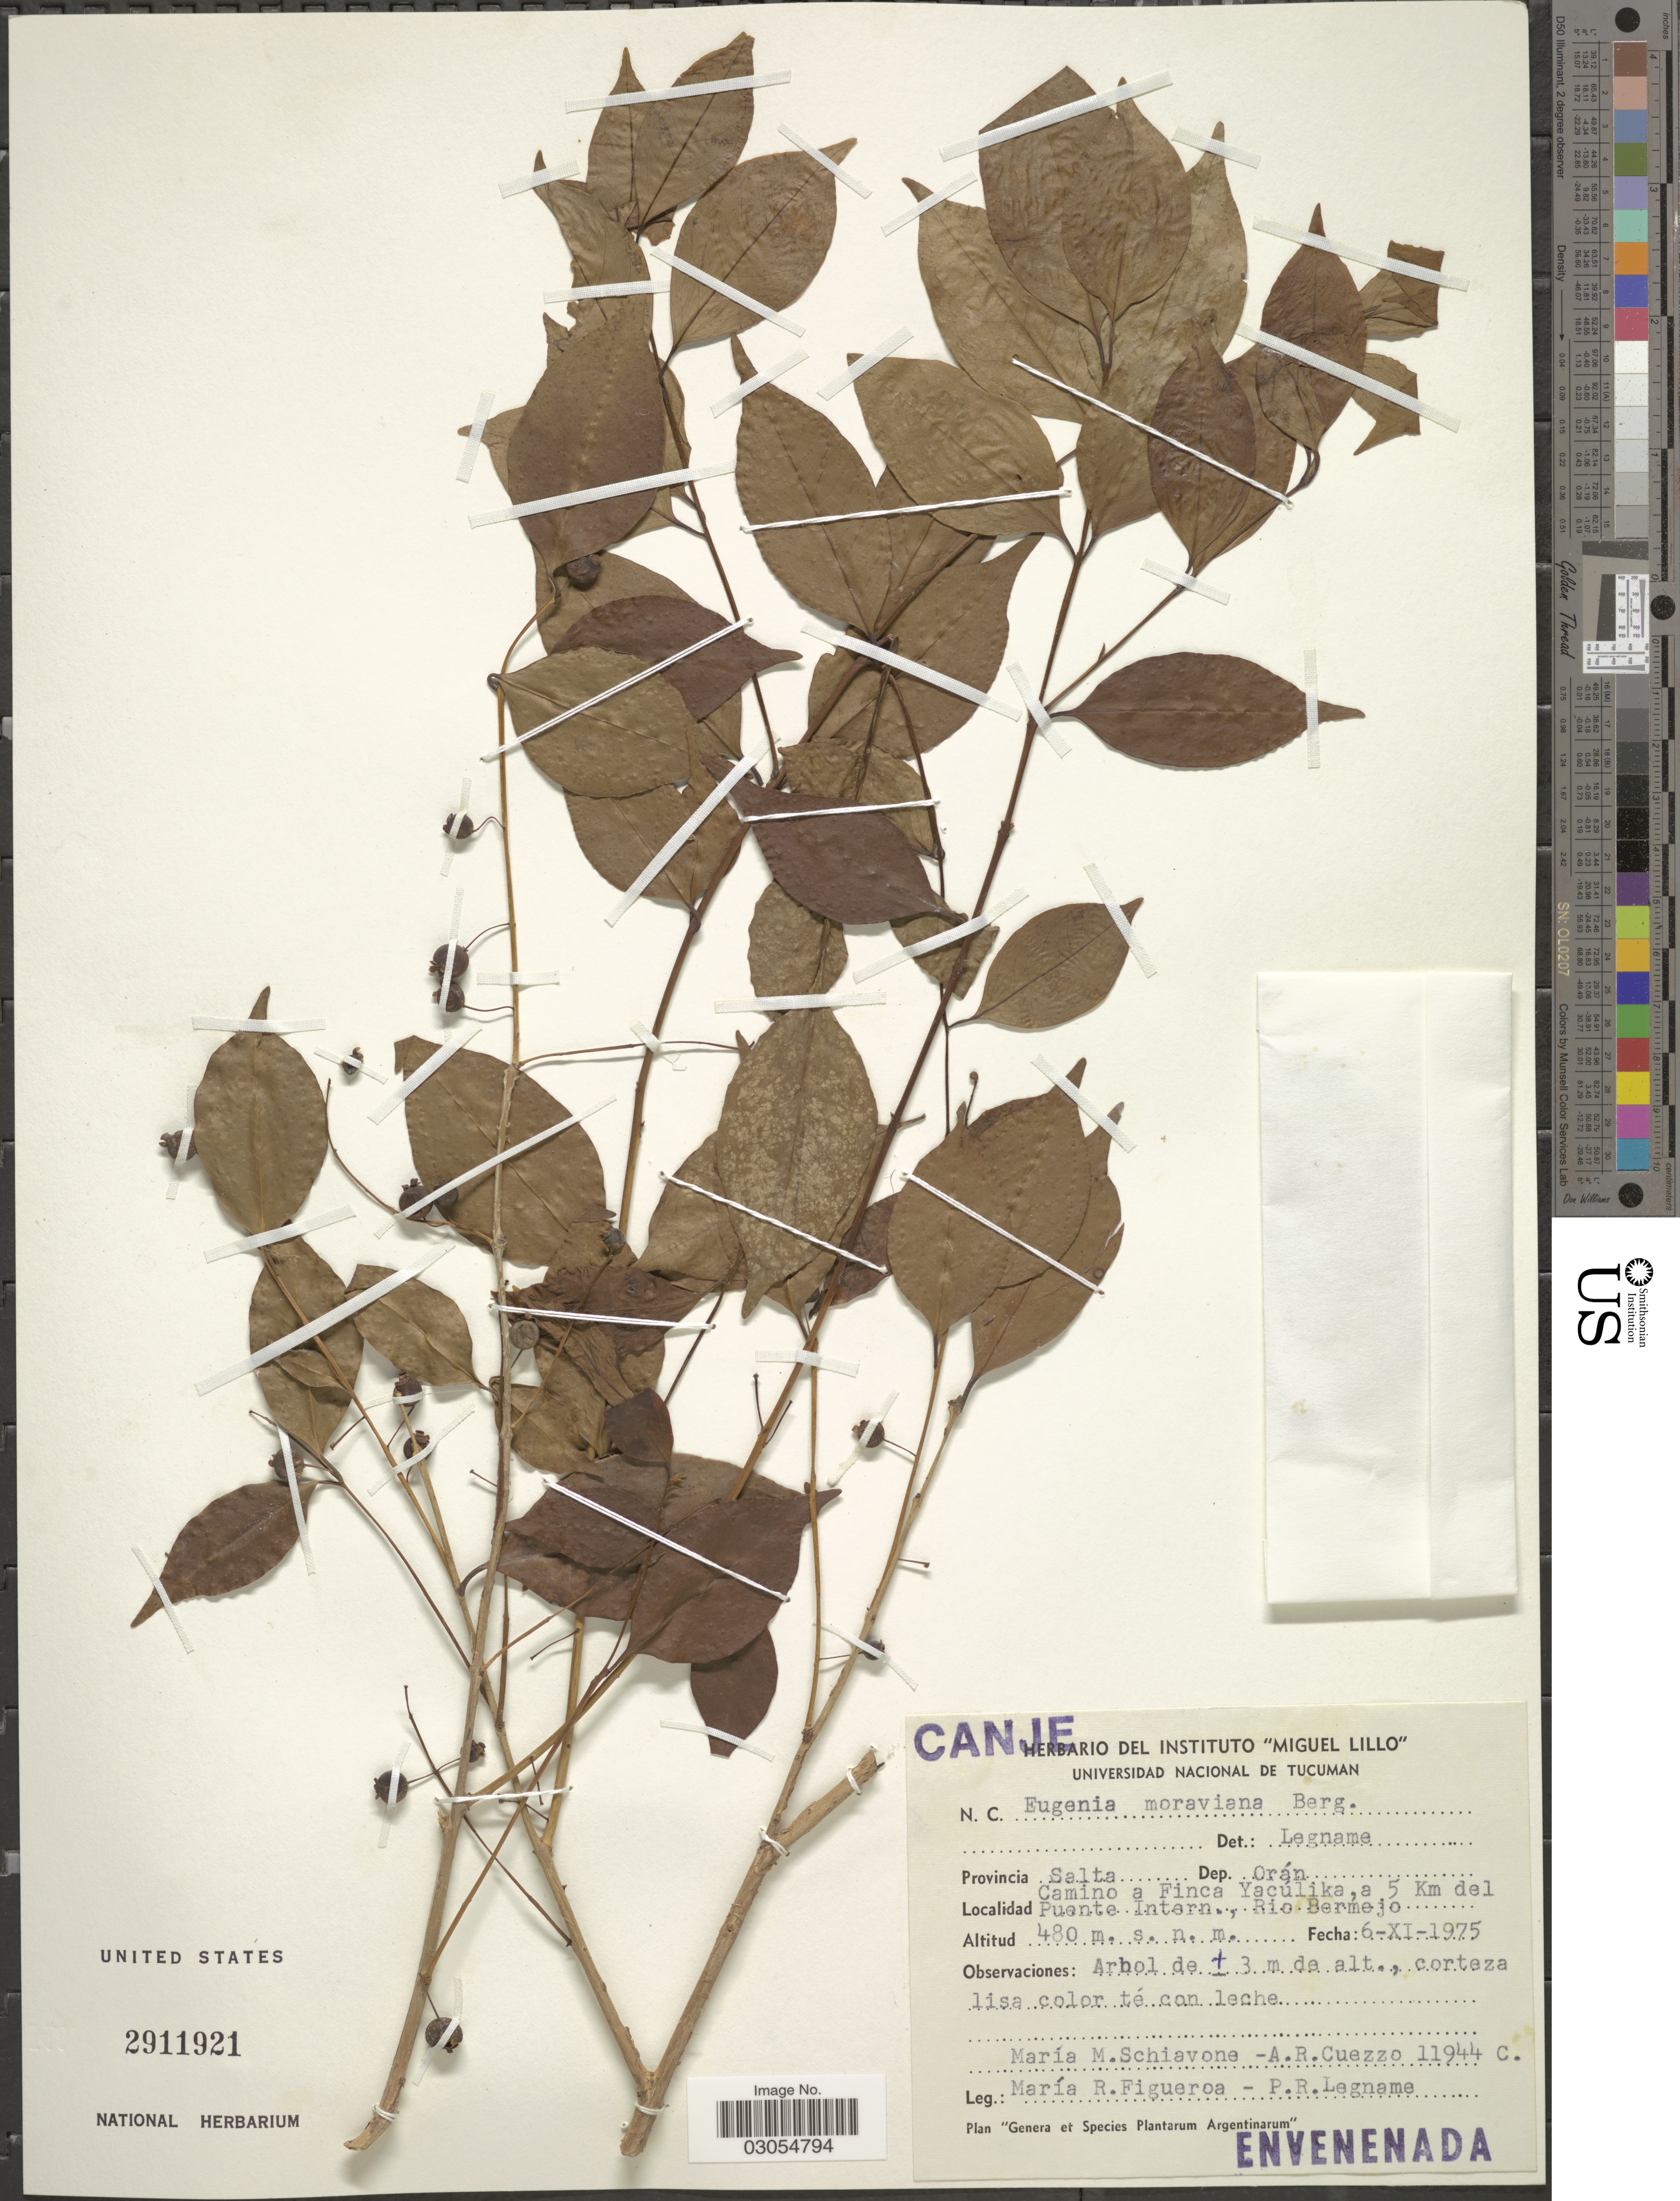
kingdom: Plantae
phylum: Tracheophyta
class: Magnoliopsida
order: Myrtales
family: Myrtaceae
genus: Eugenia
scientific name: Eugenia modesta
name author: DC.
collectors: M. Schiavone, A. Cuezzo, M. Figueroa & P. R. Legname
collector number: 11944C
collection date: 1975-11-06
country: Argentina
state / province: Salta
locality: Dep. Orán. Camino a Finca Yaculika, a 5 Km del Puente Intern., Rio Bermejo.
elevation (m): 480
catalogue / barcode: US 2911921